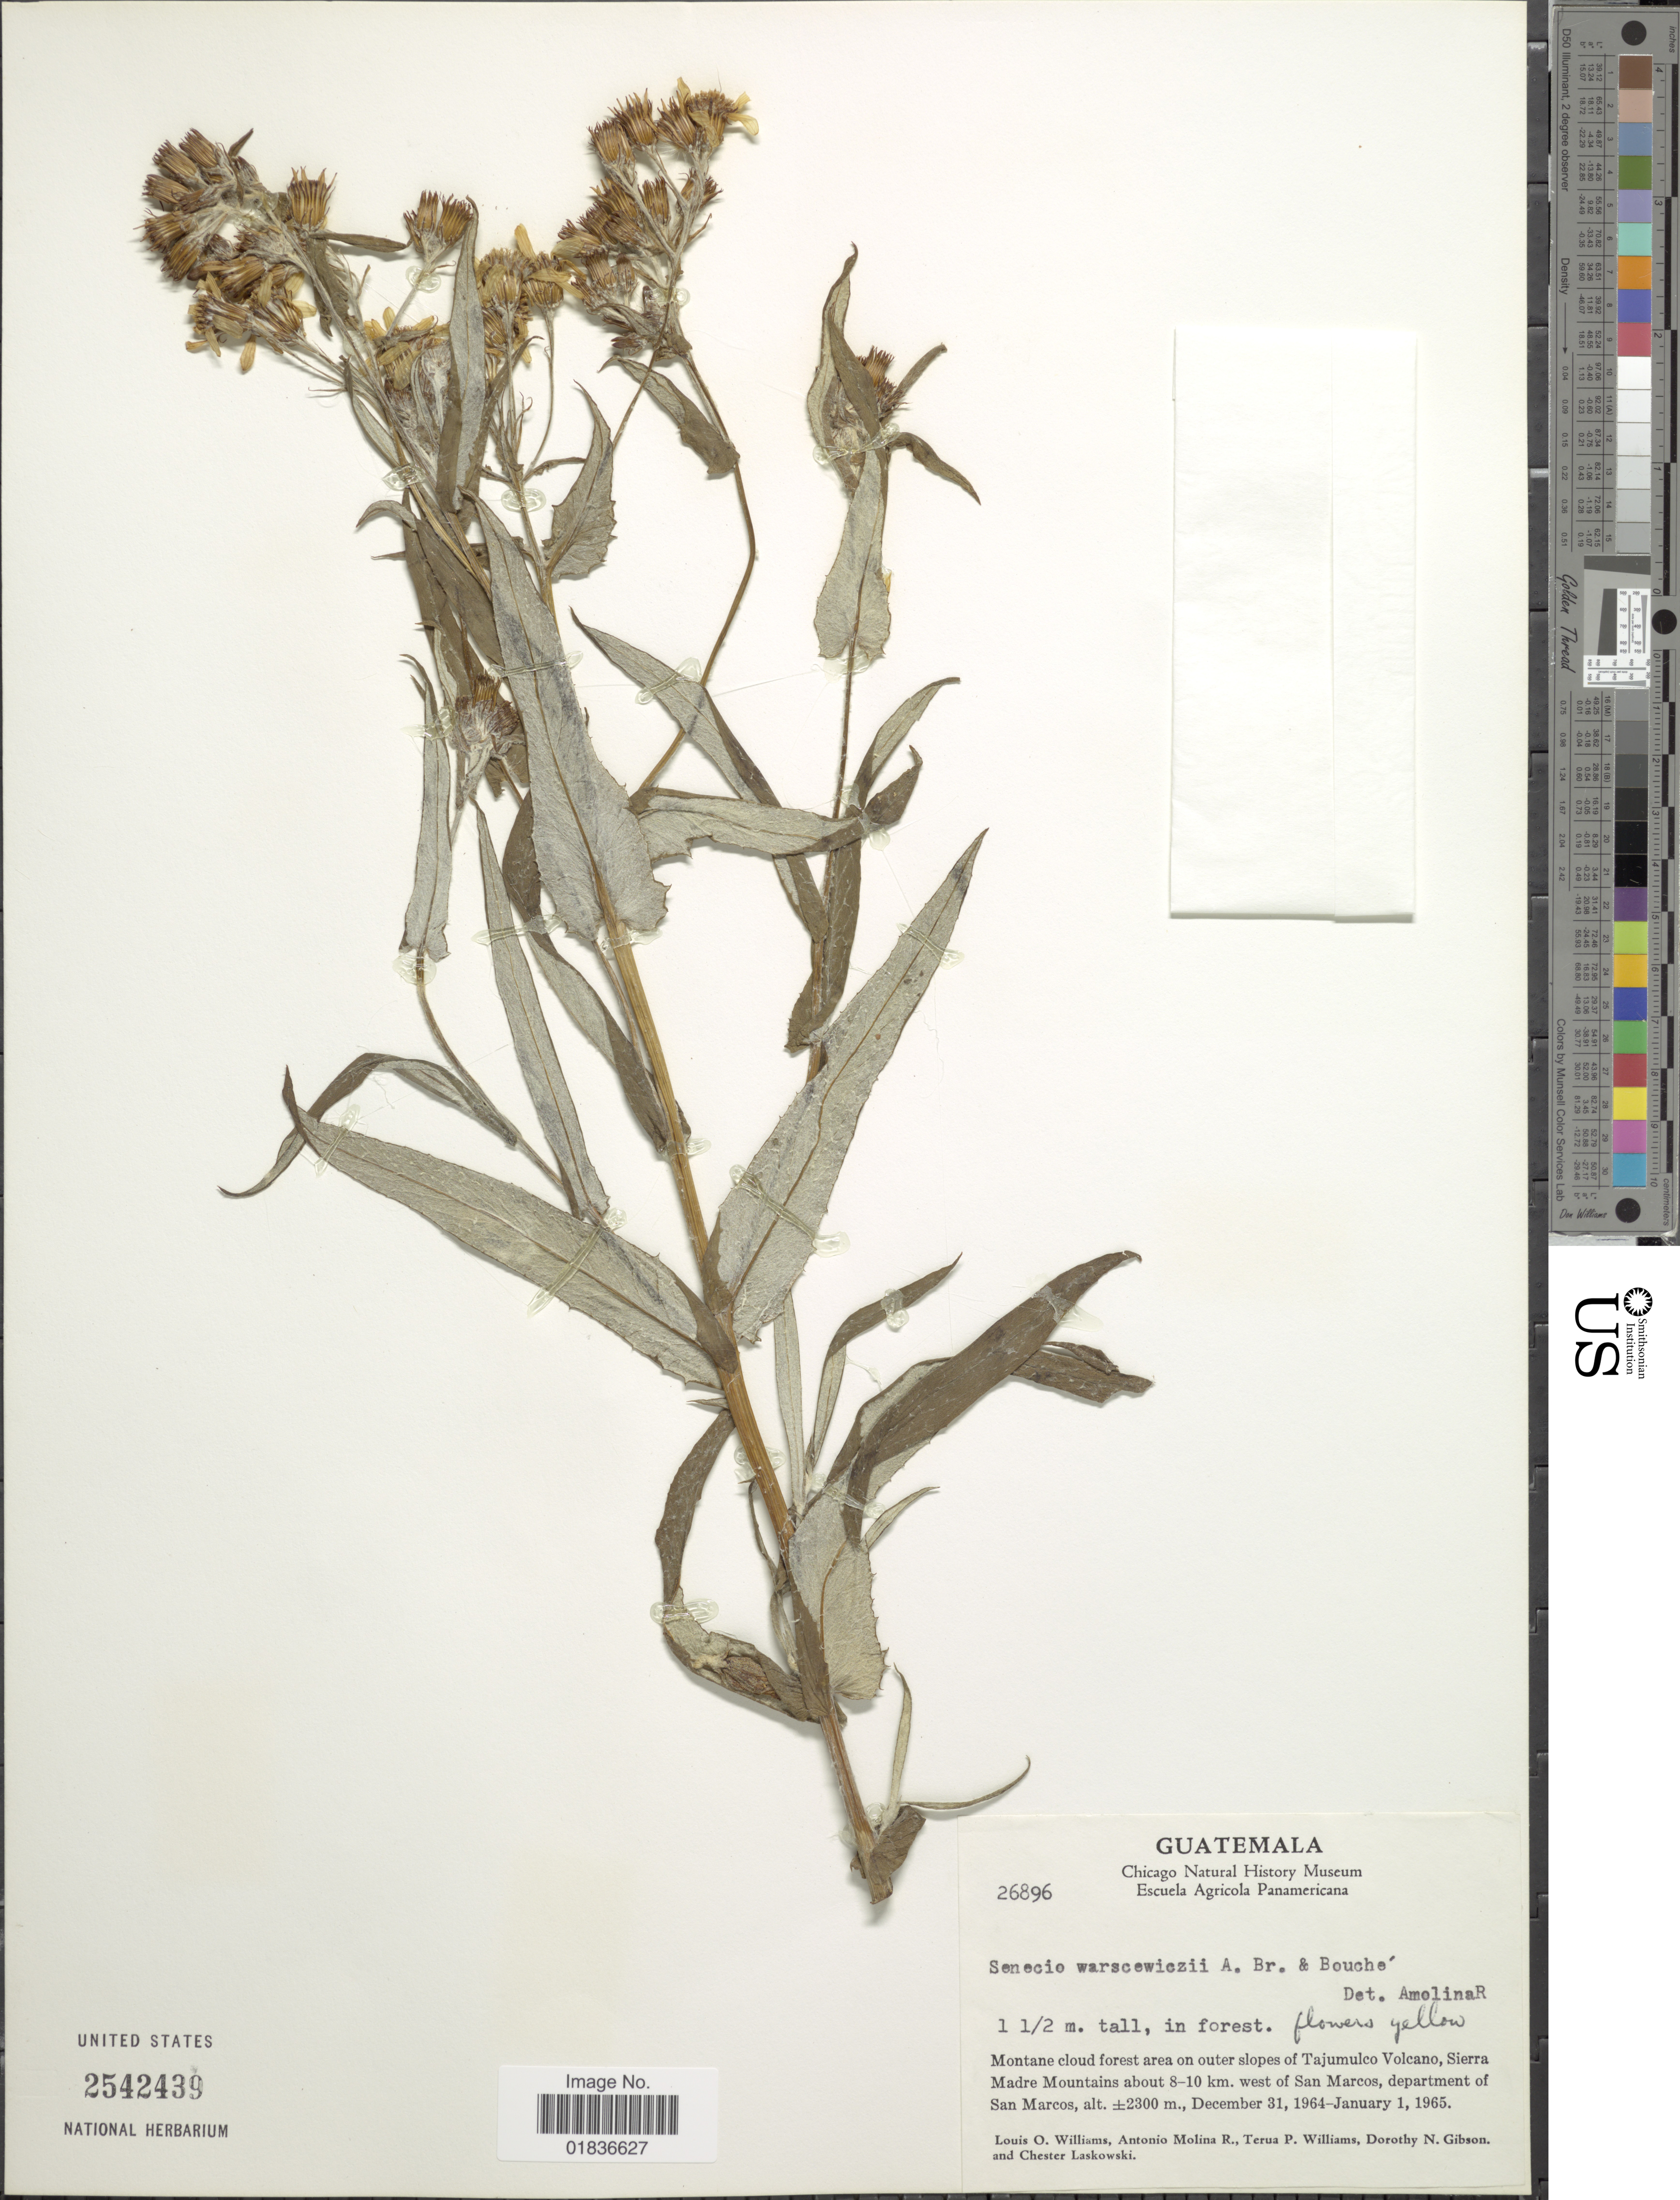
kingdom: Plantae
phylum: Tracheophyta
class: Magnoliopsida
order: Asterales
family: Asteraceae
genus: Senecio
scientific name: Senecio warszewiczii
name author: A. Braun & Bouché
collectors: L. O. Williams, A. Molina R., T. P. Williams, D. N. Gibson & C. Laskowski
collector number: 26896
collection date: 1964-12-31/1965-01-01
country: Guatemala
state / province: San Marcos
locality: Sierra Madre Mountains about 8-10 km. west of San Marcos, department of San Marcos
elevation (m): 2300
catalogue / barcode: US 2542439